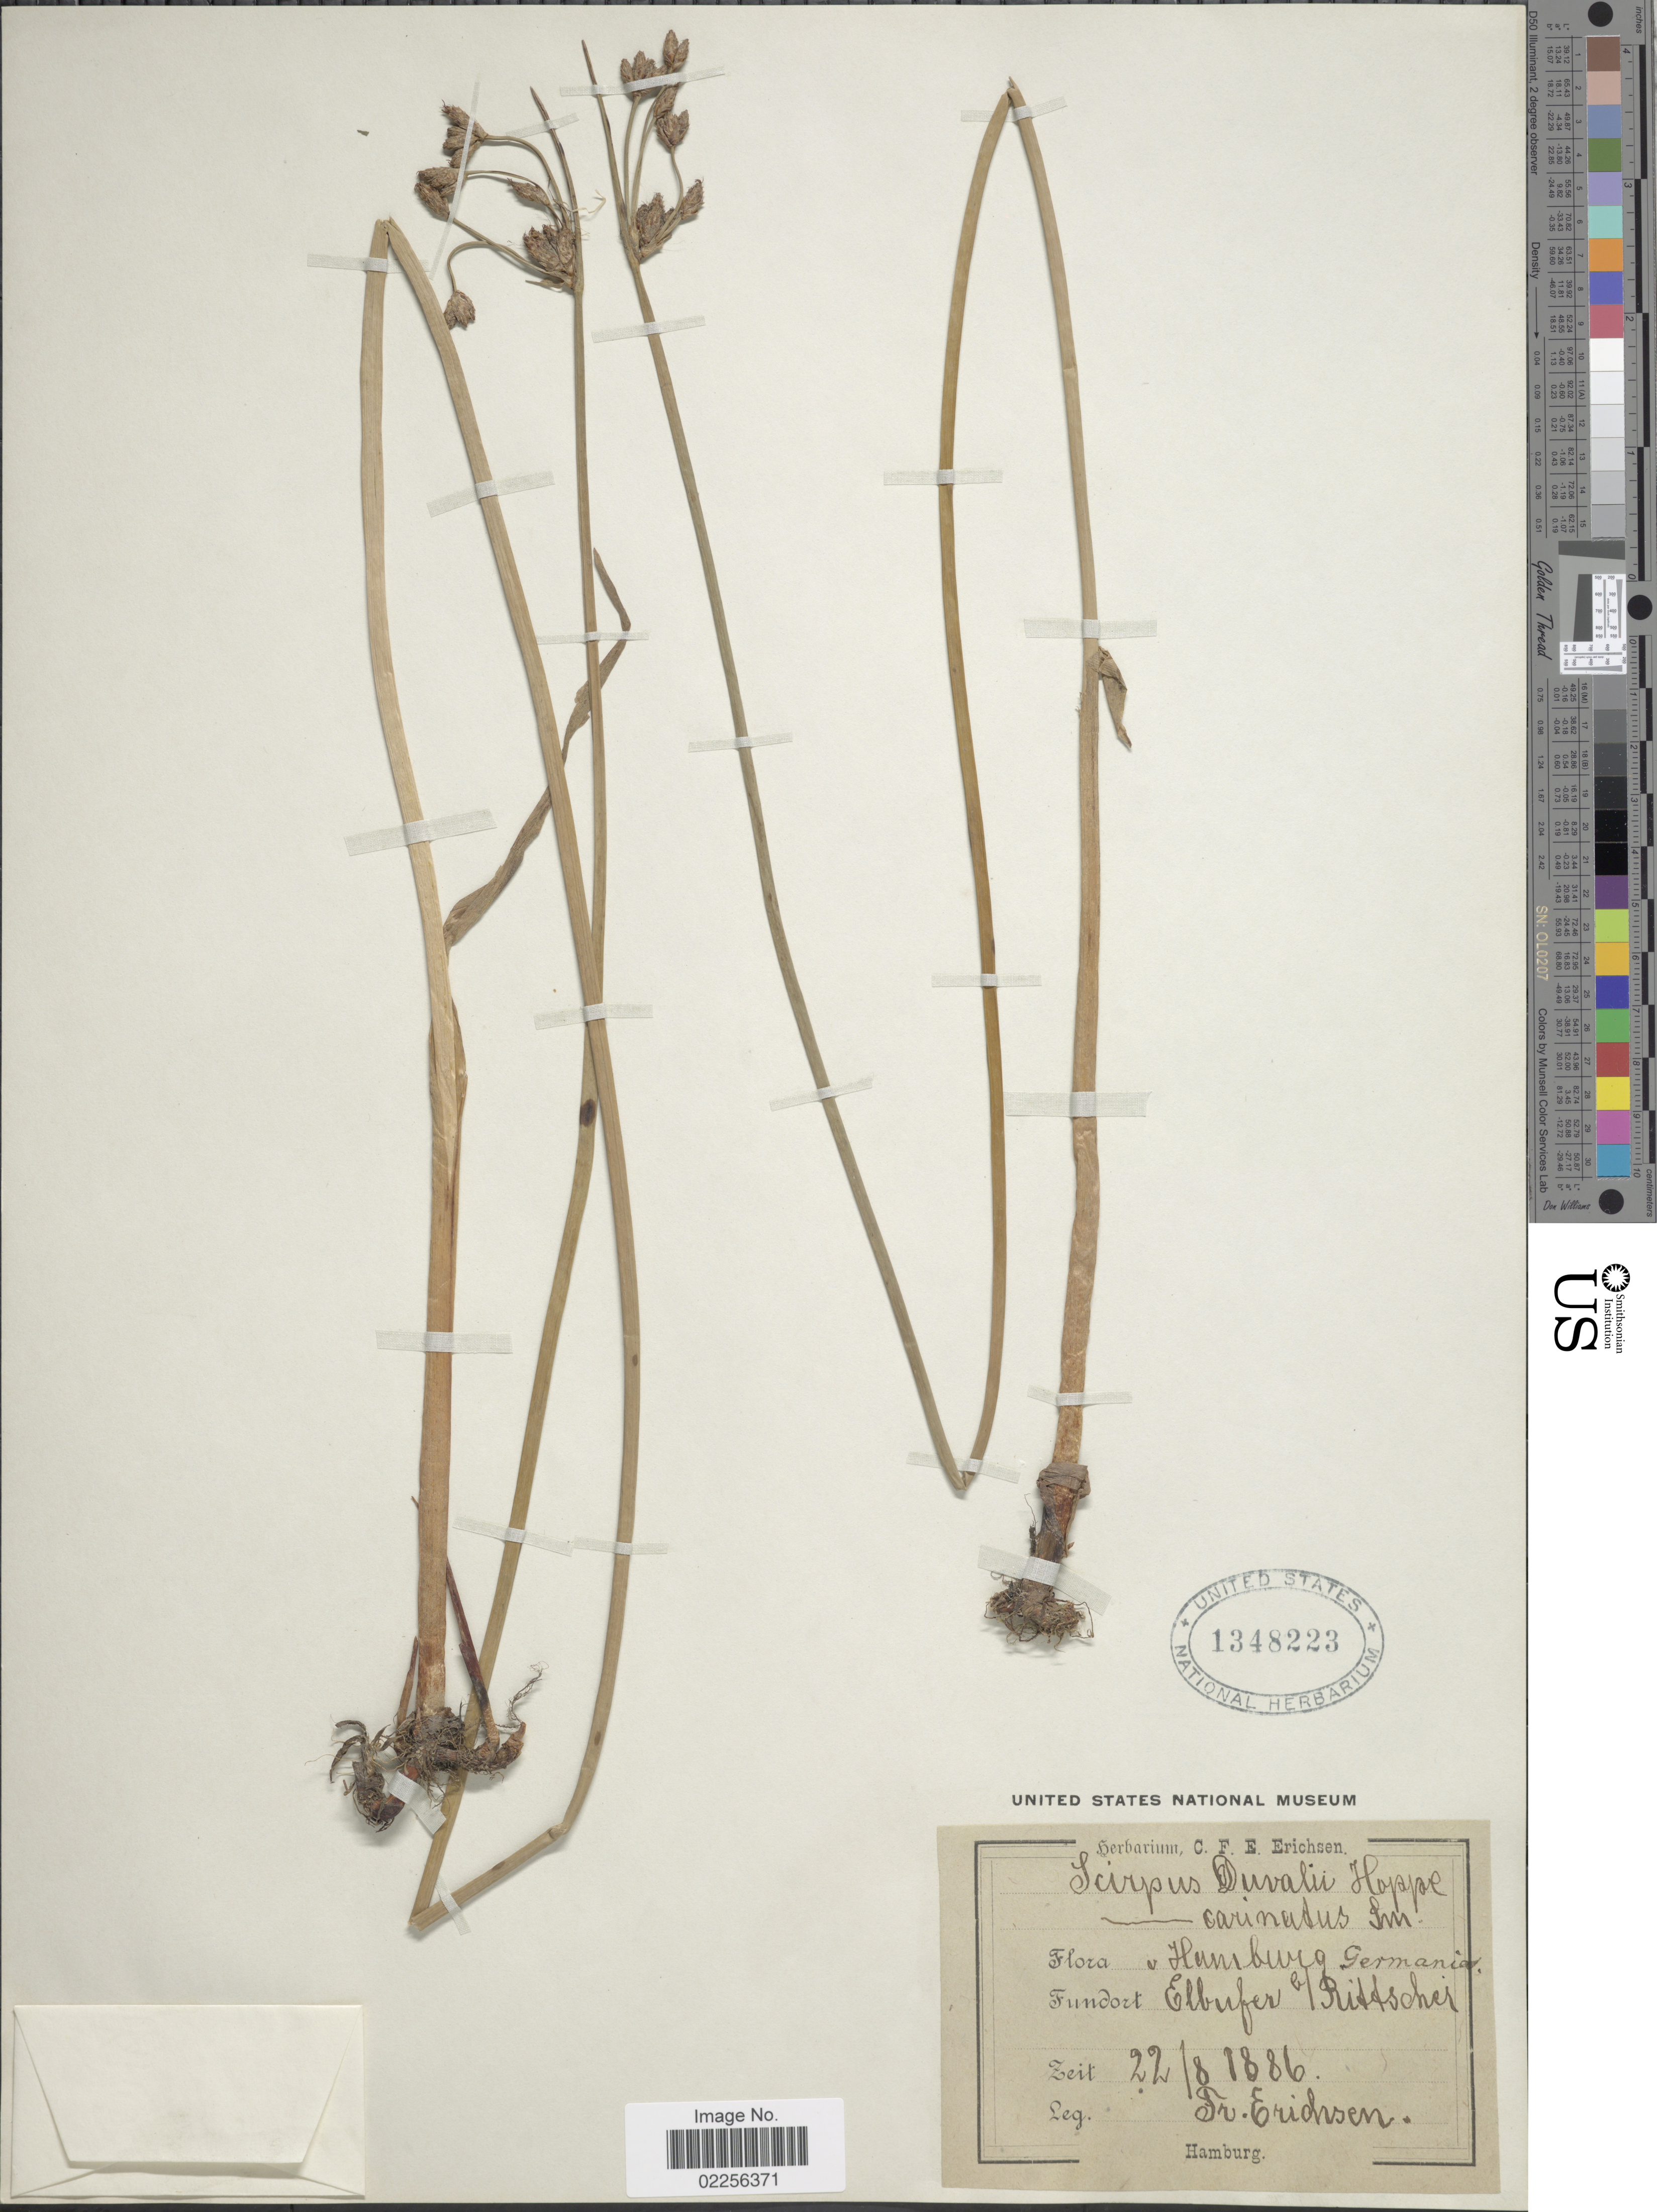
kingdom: Plantae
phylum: Tracheophyta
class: Liliopsida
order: Poales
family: Cyperaceae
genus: Schoenoplectus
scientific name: Schoenoplectus x carinatus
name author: (Sm.) Palla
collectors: C. F. E. Erichsen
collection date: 1886-08-22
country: Germany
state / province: Hamburg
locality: Elbufer b/ Rittscher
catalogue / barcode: US 1348223